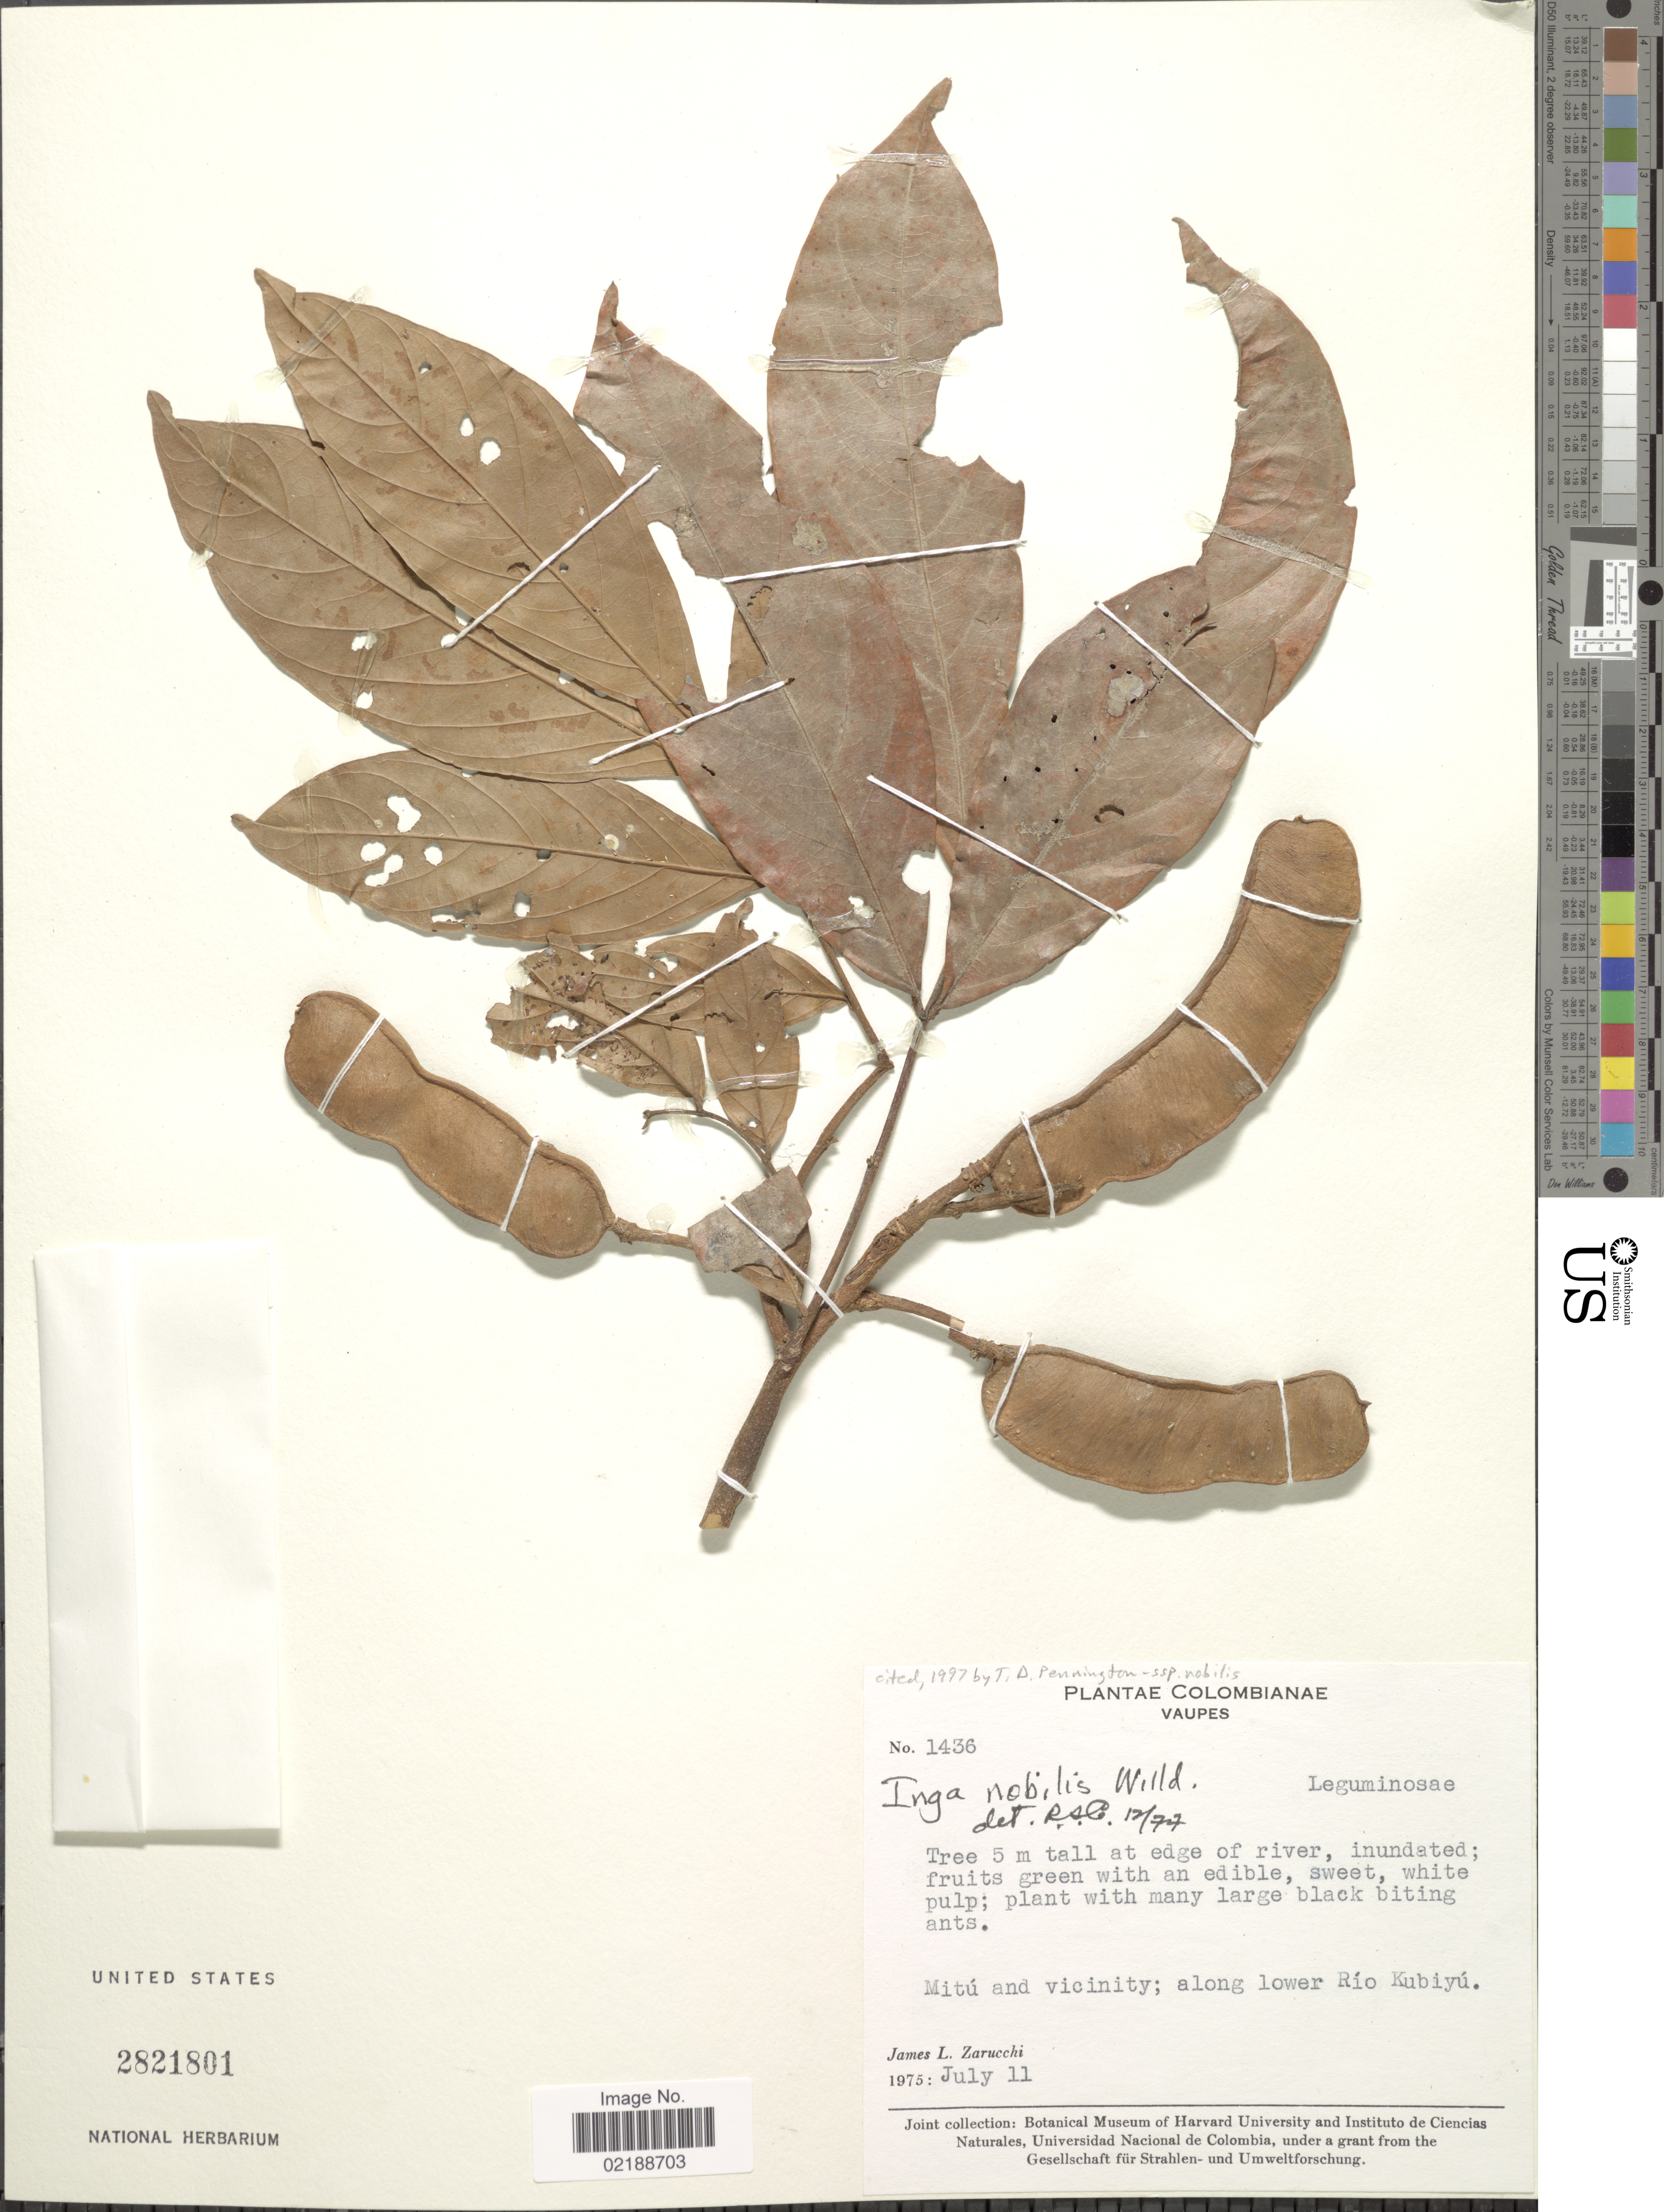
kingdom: Plantae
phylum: Tracheophyta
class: Magnoliopsida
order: Fabales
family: Fabaceae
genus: Inga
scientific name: Inga nobilis subsp. nobilis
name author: Willd.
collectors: J. L. Zarucchi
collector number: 1436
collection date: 1975-07-11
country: Colombia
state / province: Vaupés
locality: Mitú and vicinity; along lower Río Kubiyú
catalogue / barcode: US 2821801